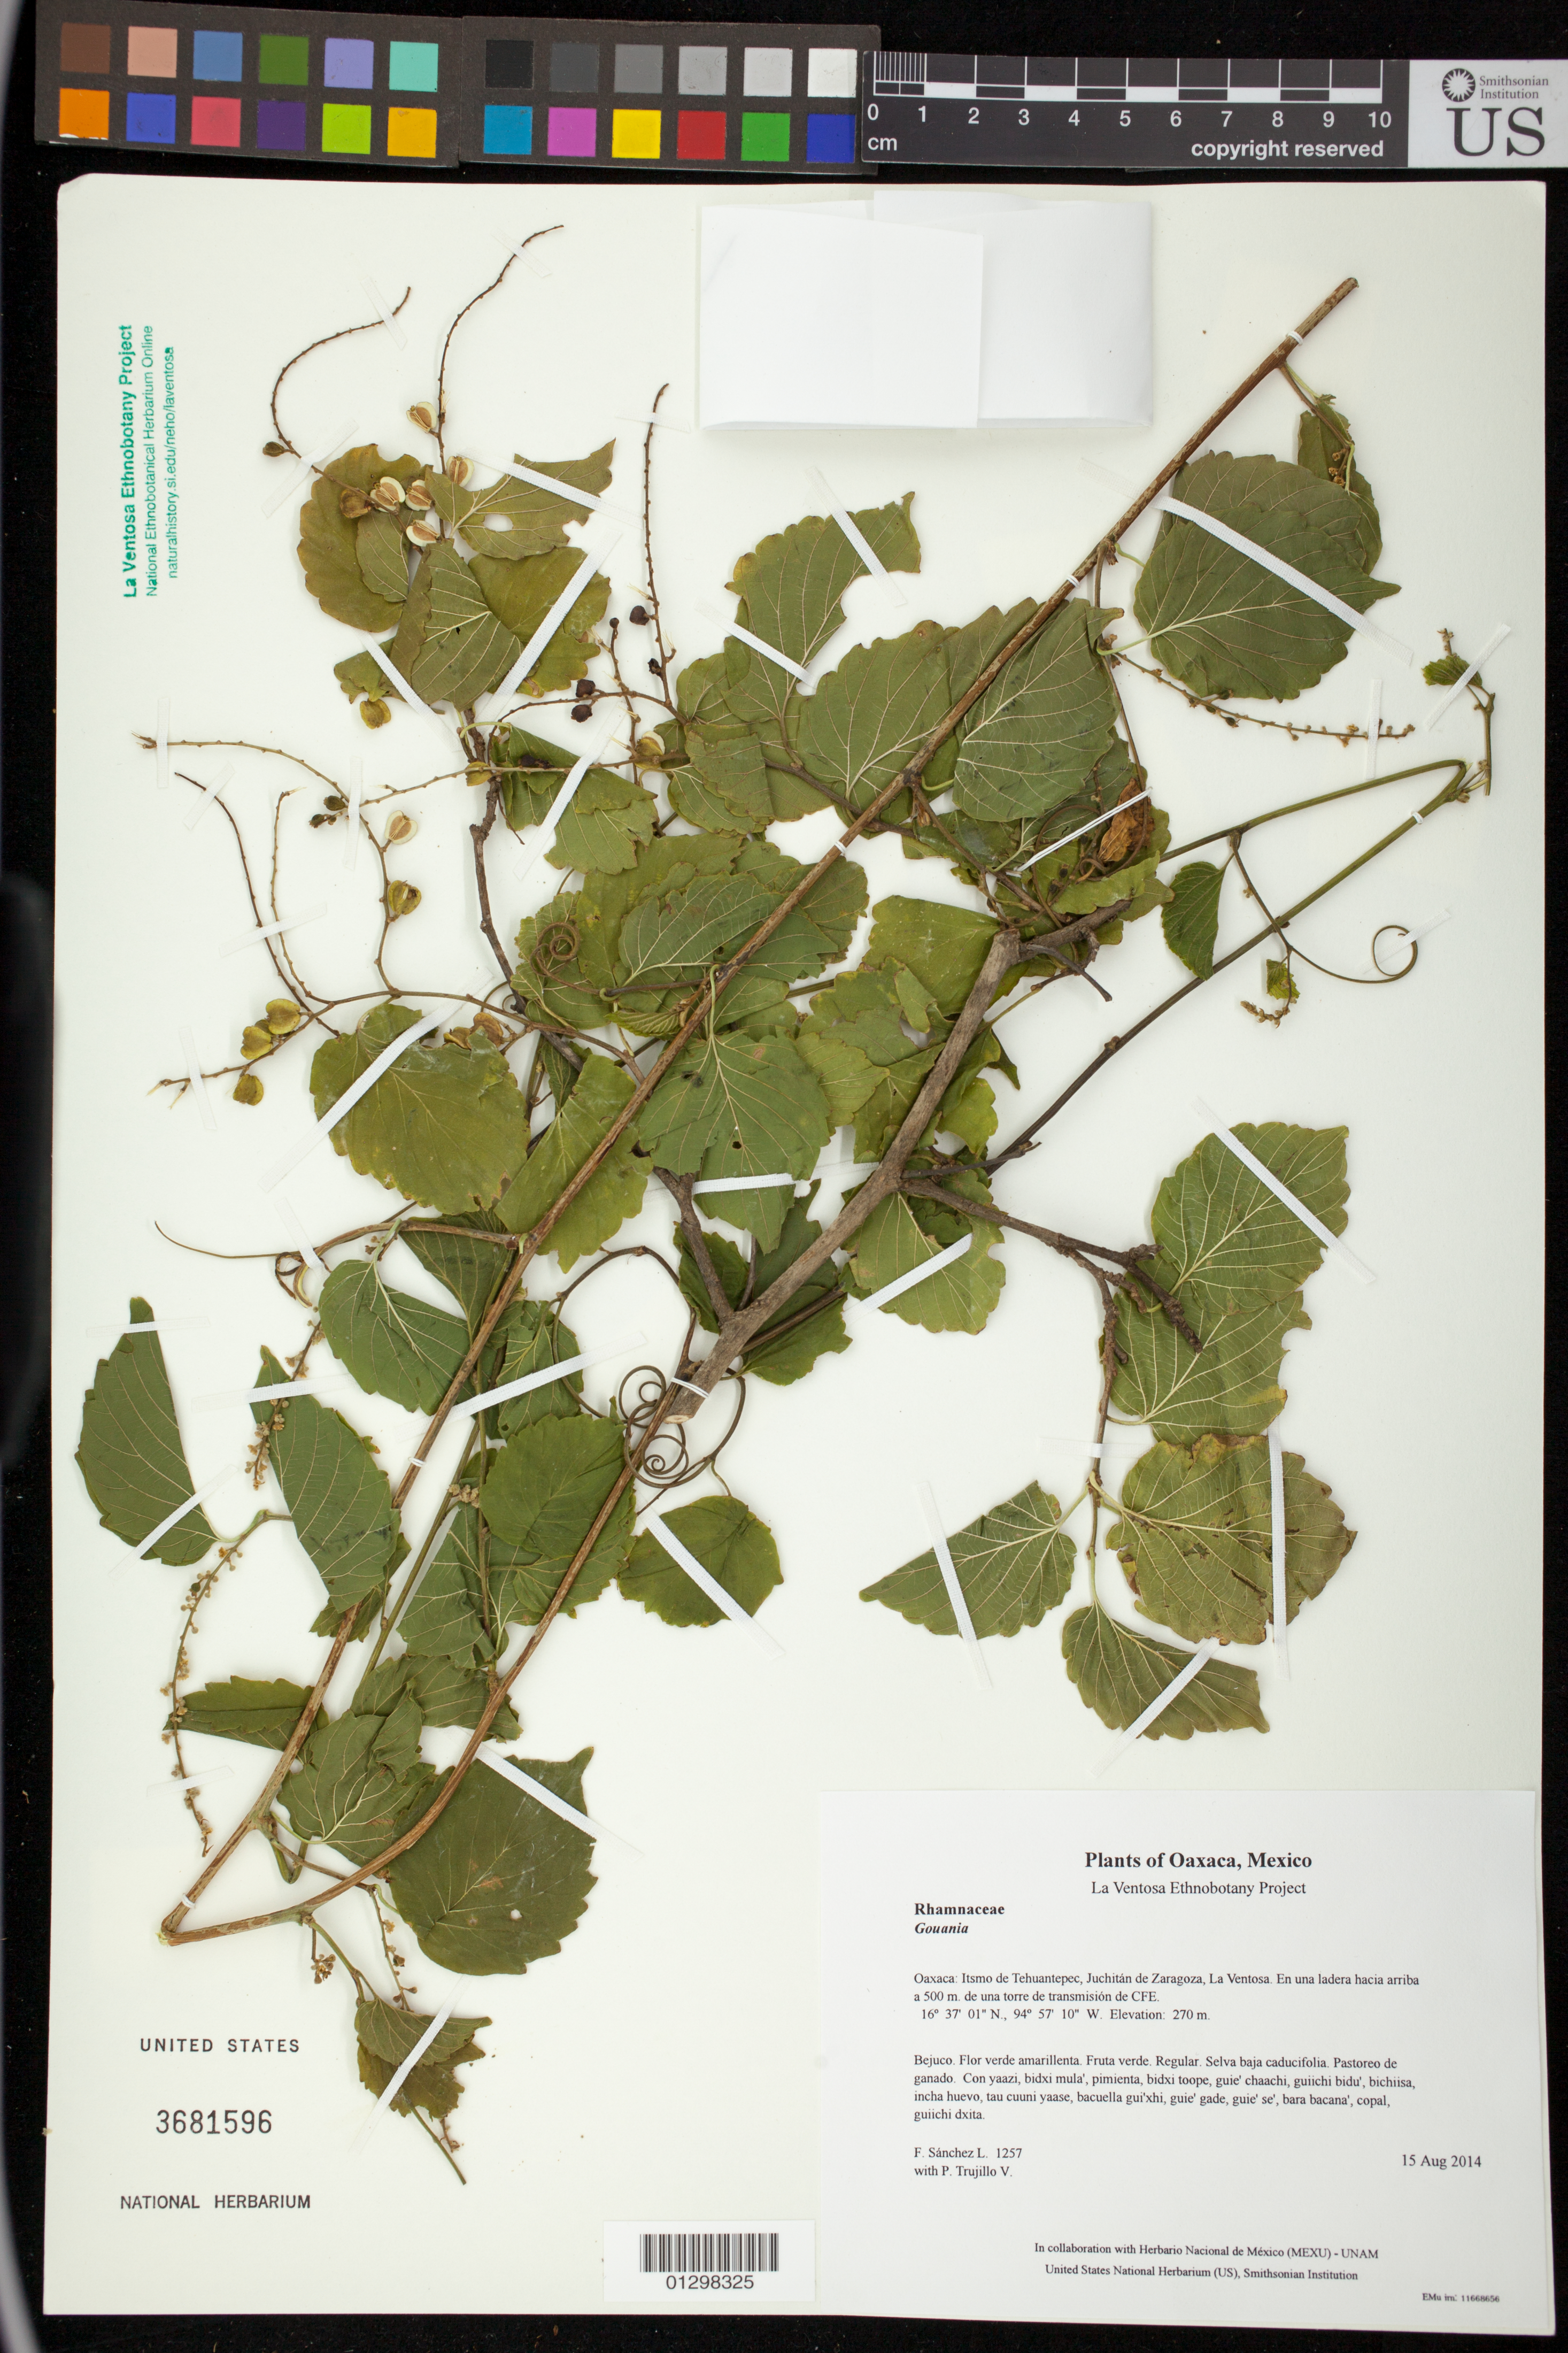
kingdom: Plantae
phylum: Tracheophyta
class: Magnoliopsida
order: Rosales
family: Rhamnaceae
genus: Gouania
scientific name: Gouania guiengolensis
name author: A. Pool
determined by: Velasco G., Kenia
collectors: F. Sánchez L. & P. Trujillo V.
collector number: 1257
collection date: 2014-08-15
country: Mexico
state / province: Oaxaca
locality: Itsmo de Tehuantepec, Juchitán de Zaragoza, La Ventosa. En una ladera hacia arriba a 500 m. de una torre de transmisión de CFE.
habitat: Selva baja caducifolia. Pastoreo de ganado.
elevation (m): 270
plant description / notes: JEBOT, MEXU, SIPI, US; Luba'. Guie' naga' naguchi ga. Cuaananaxhi naga'. Nuu.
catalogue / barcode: US 3681596